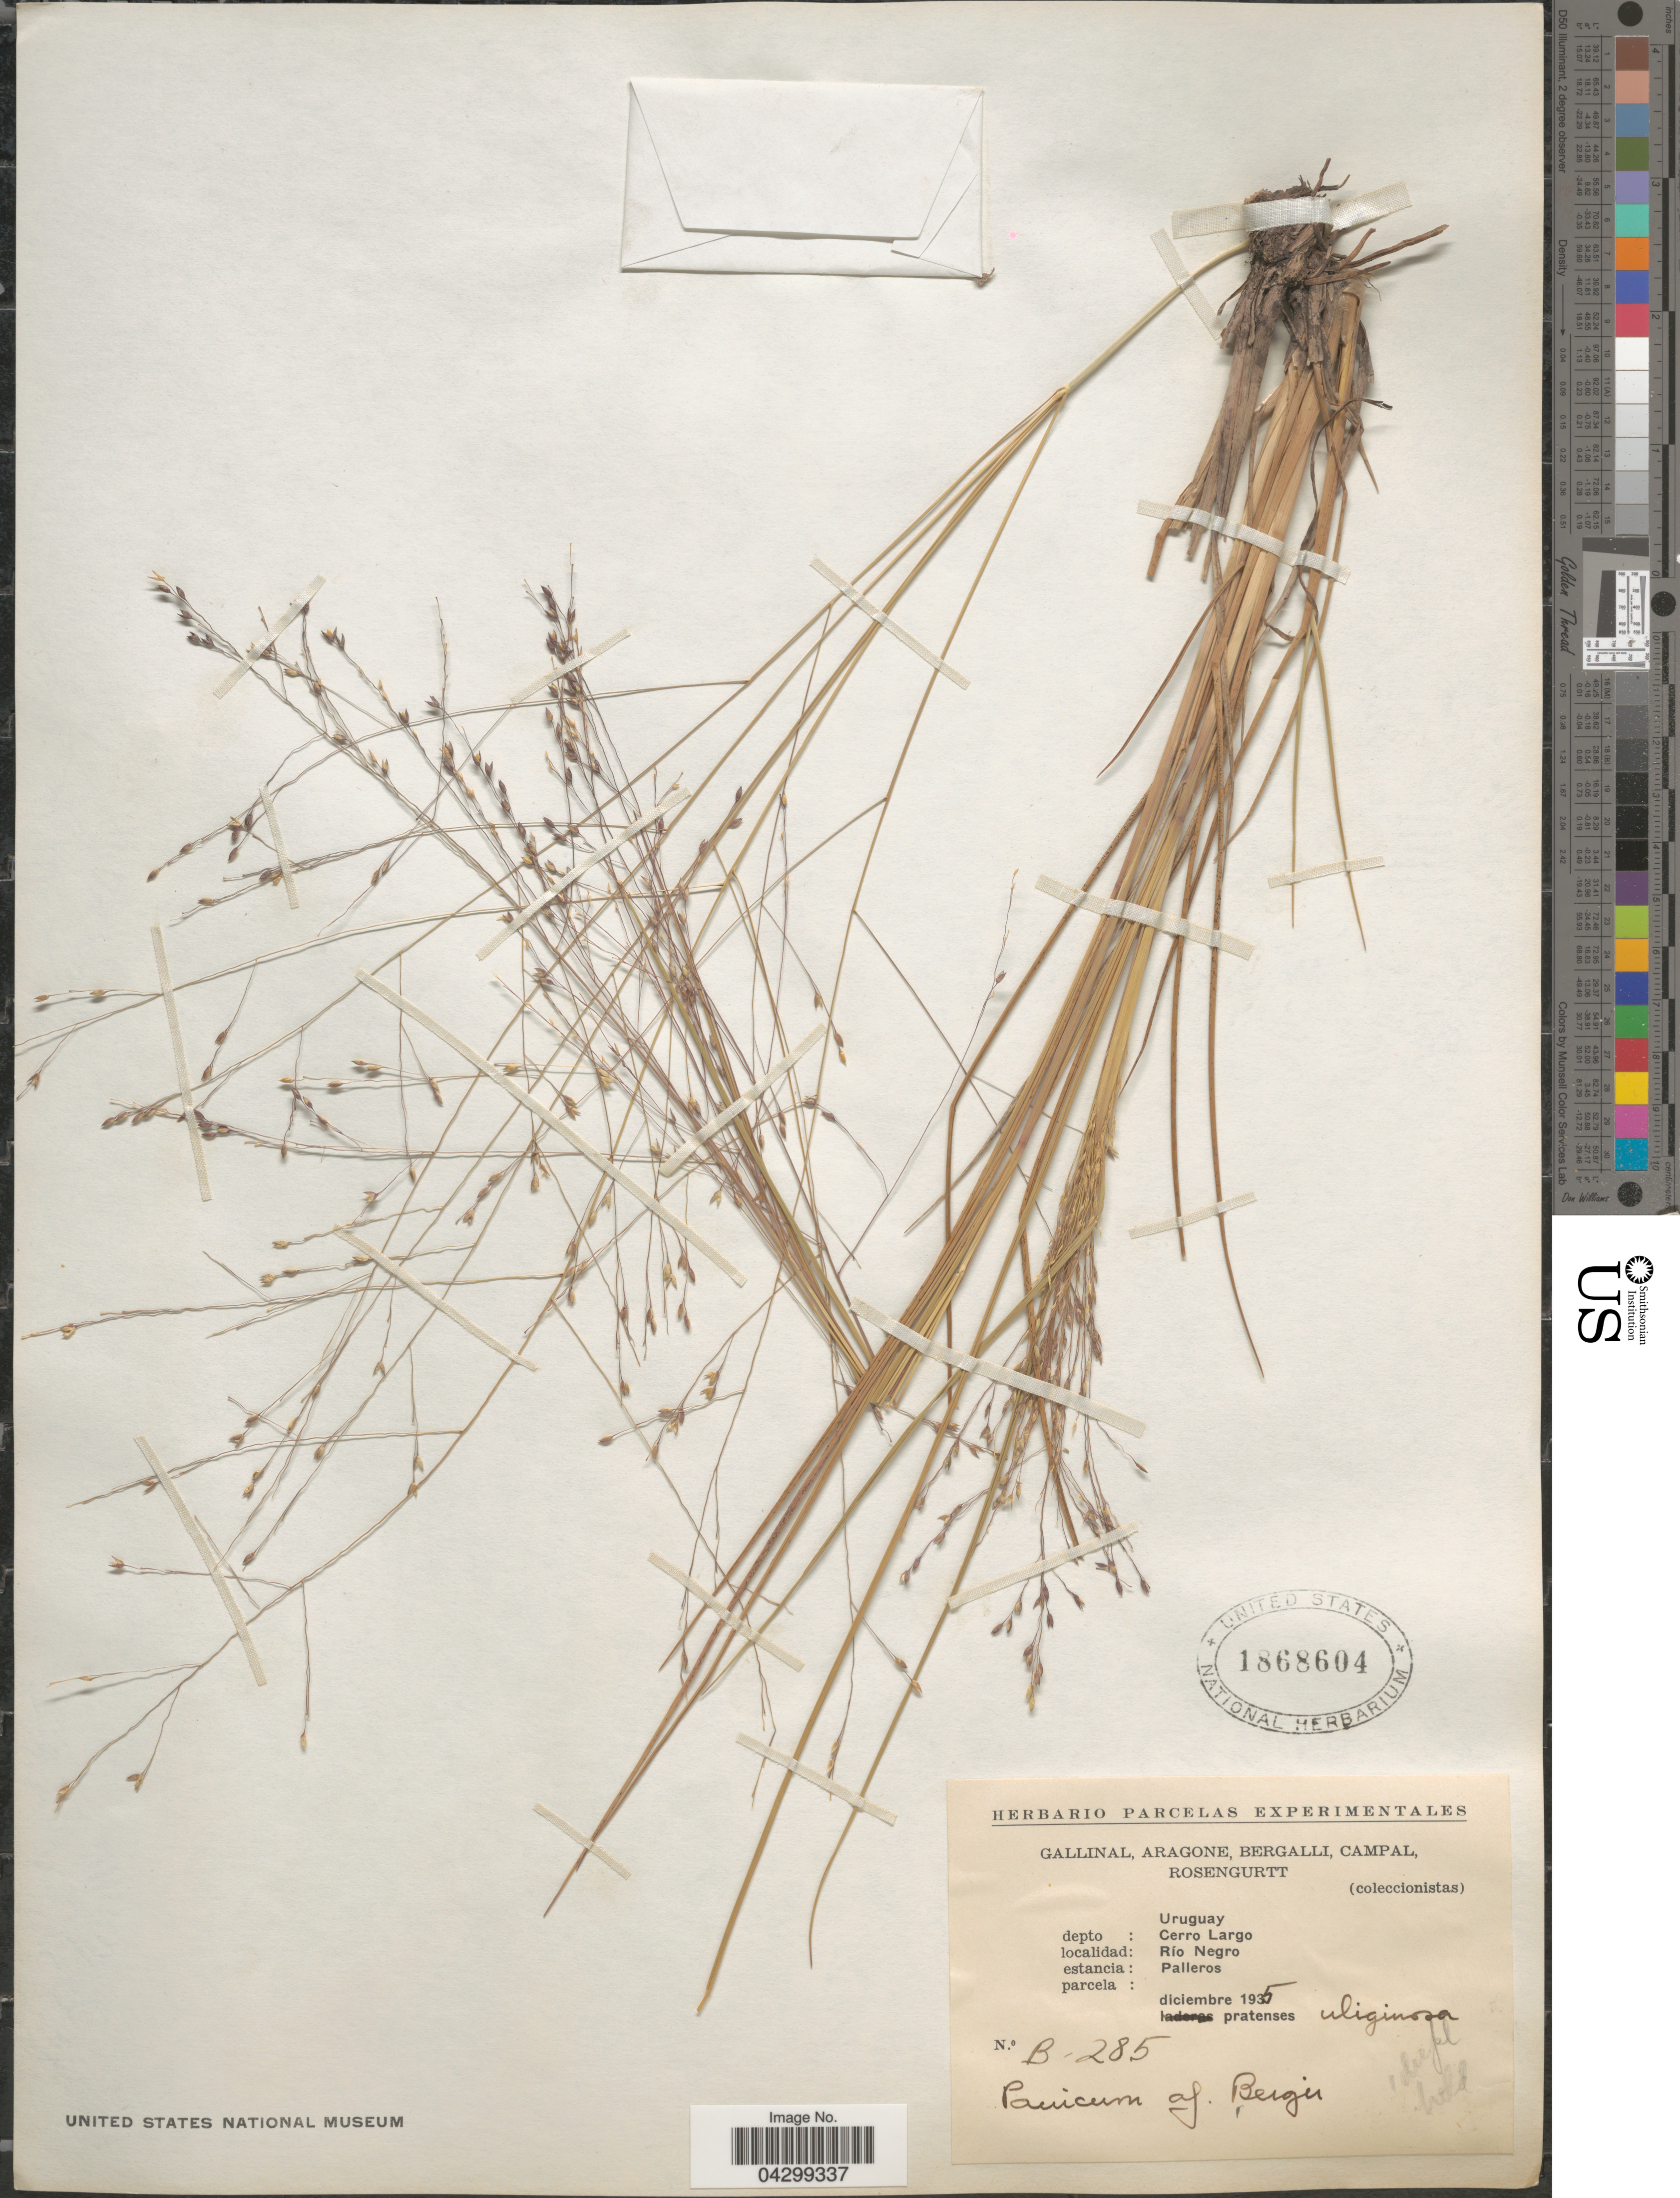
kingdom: Plantae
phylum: Tracheophyta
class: Liliopsida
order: Poales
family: Poaceae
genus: Panicum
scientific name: Panicum bergii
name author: Arechav.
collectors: -. Gallinal, -- Aragone, -- Bergalli, -- Campal & Rosengurtt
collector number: B-285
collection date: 1935-12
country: Uruguay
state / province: Cerro Largo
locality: Depto: Cerro Largo. Río Negro. Estancia: Palleros.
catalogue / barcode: US 1868604